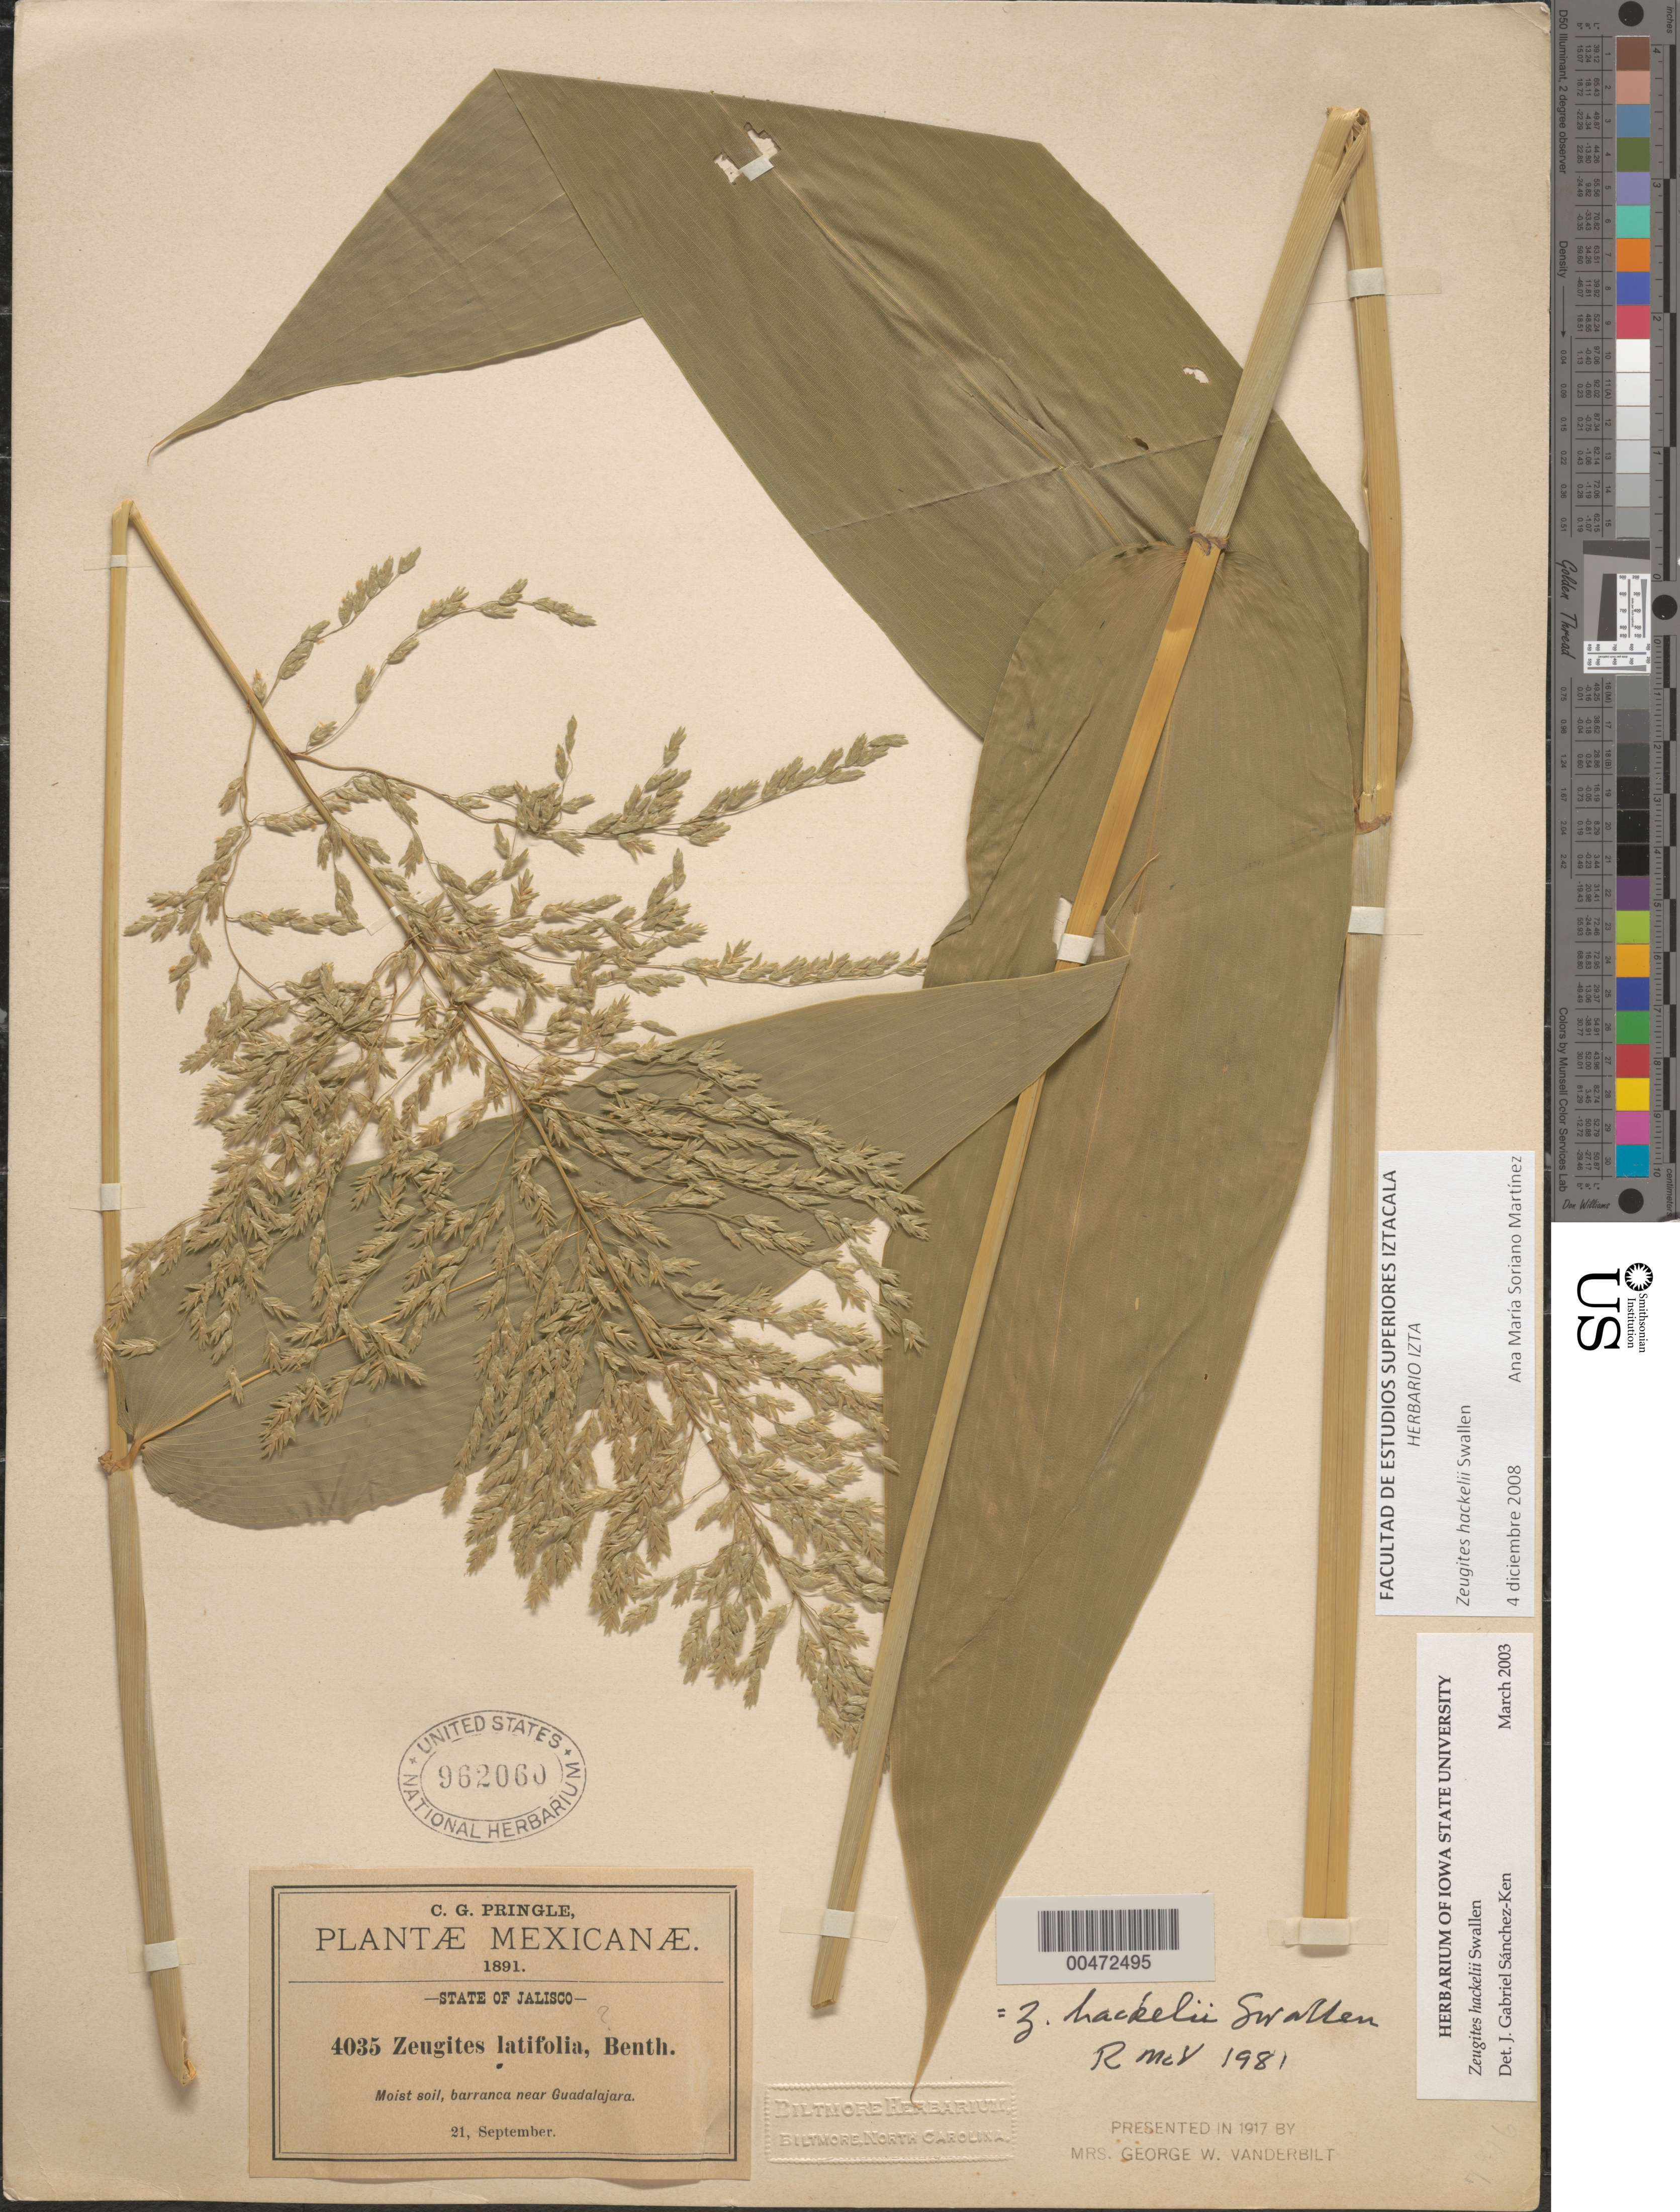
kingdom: Plantae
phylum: Tracheophyta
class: Liliopsida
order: Poales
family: Poaceae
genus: Zeugites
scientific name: Zeugites latifolius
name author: (E. Fourn.) Hemsl.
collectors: C. G. Pringle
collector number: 4035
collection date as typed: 21 Sep 1891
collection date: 1891-09-21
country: Mexico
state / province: Jalisco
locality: Barranca near Guadalajara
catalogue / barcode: US 962060